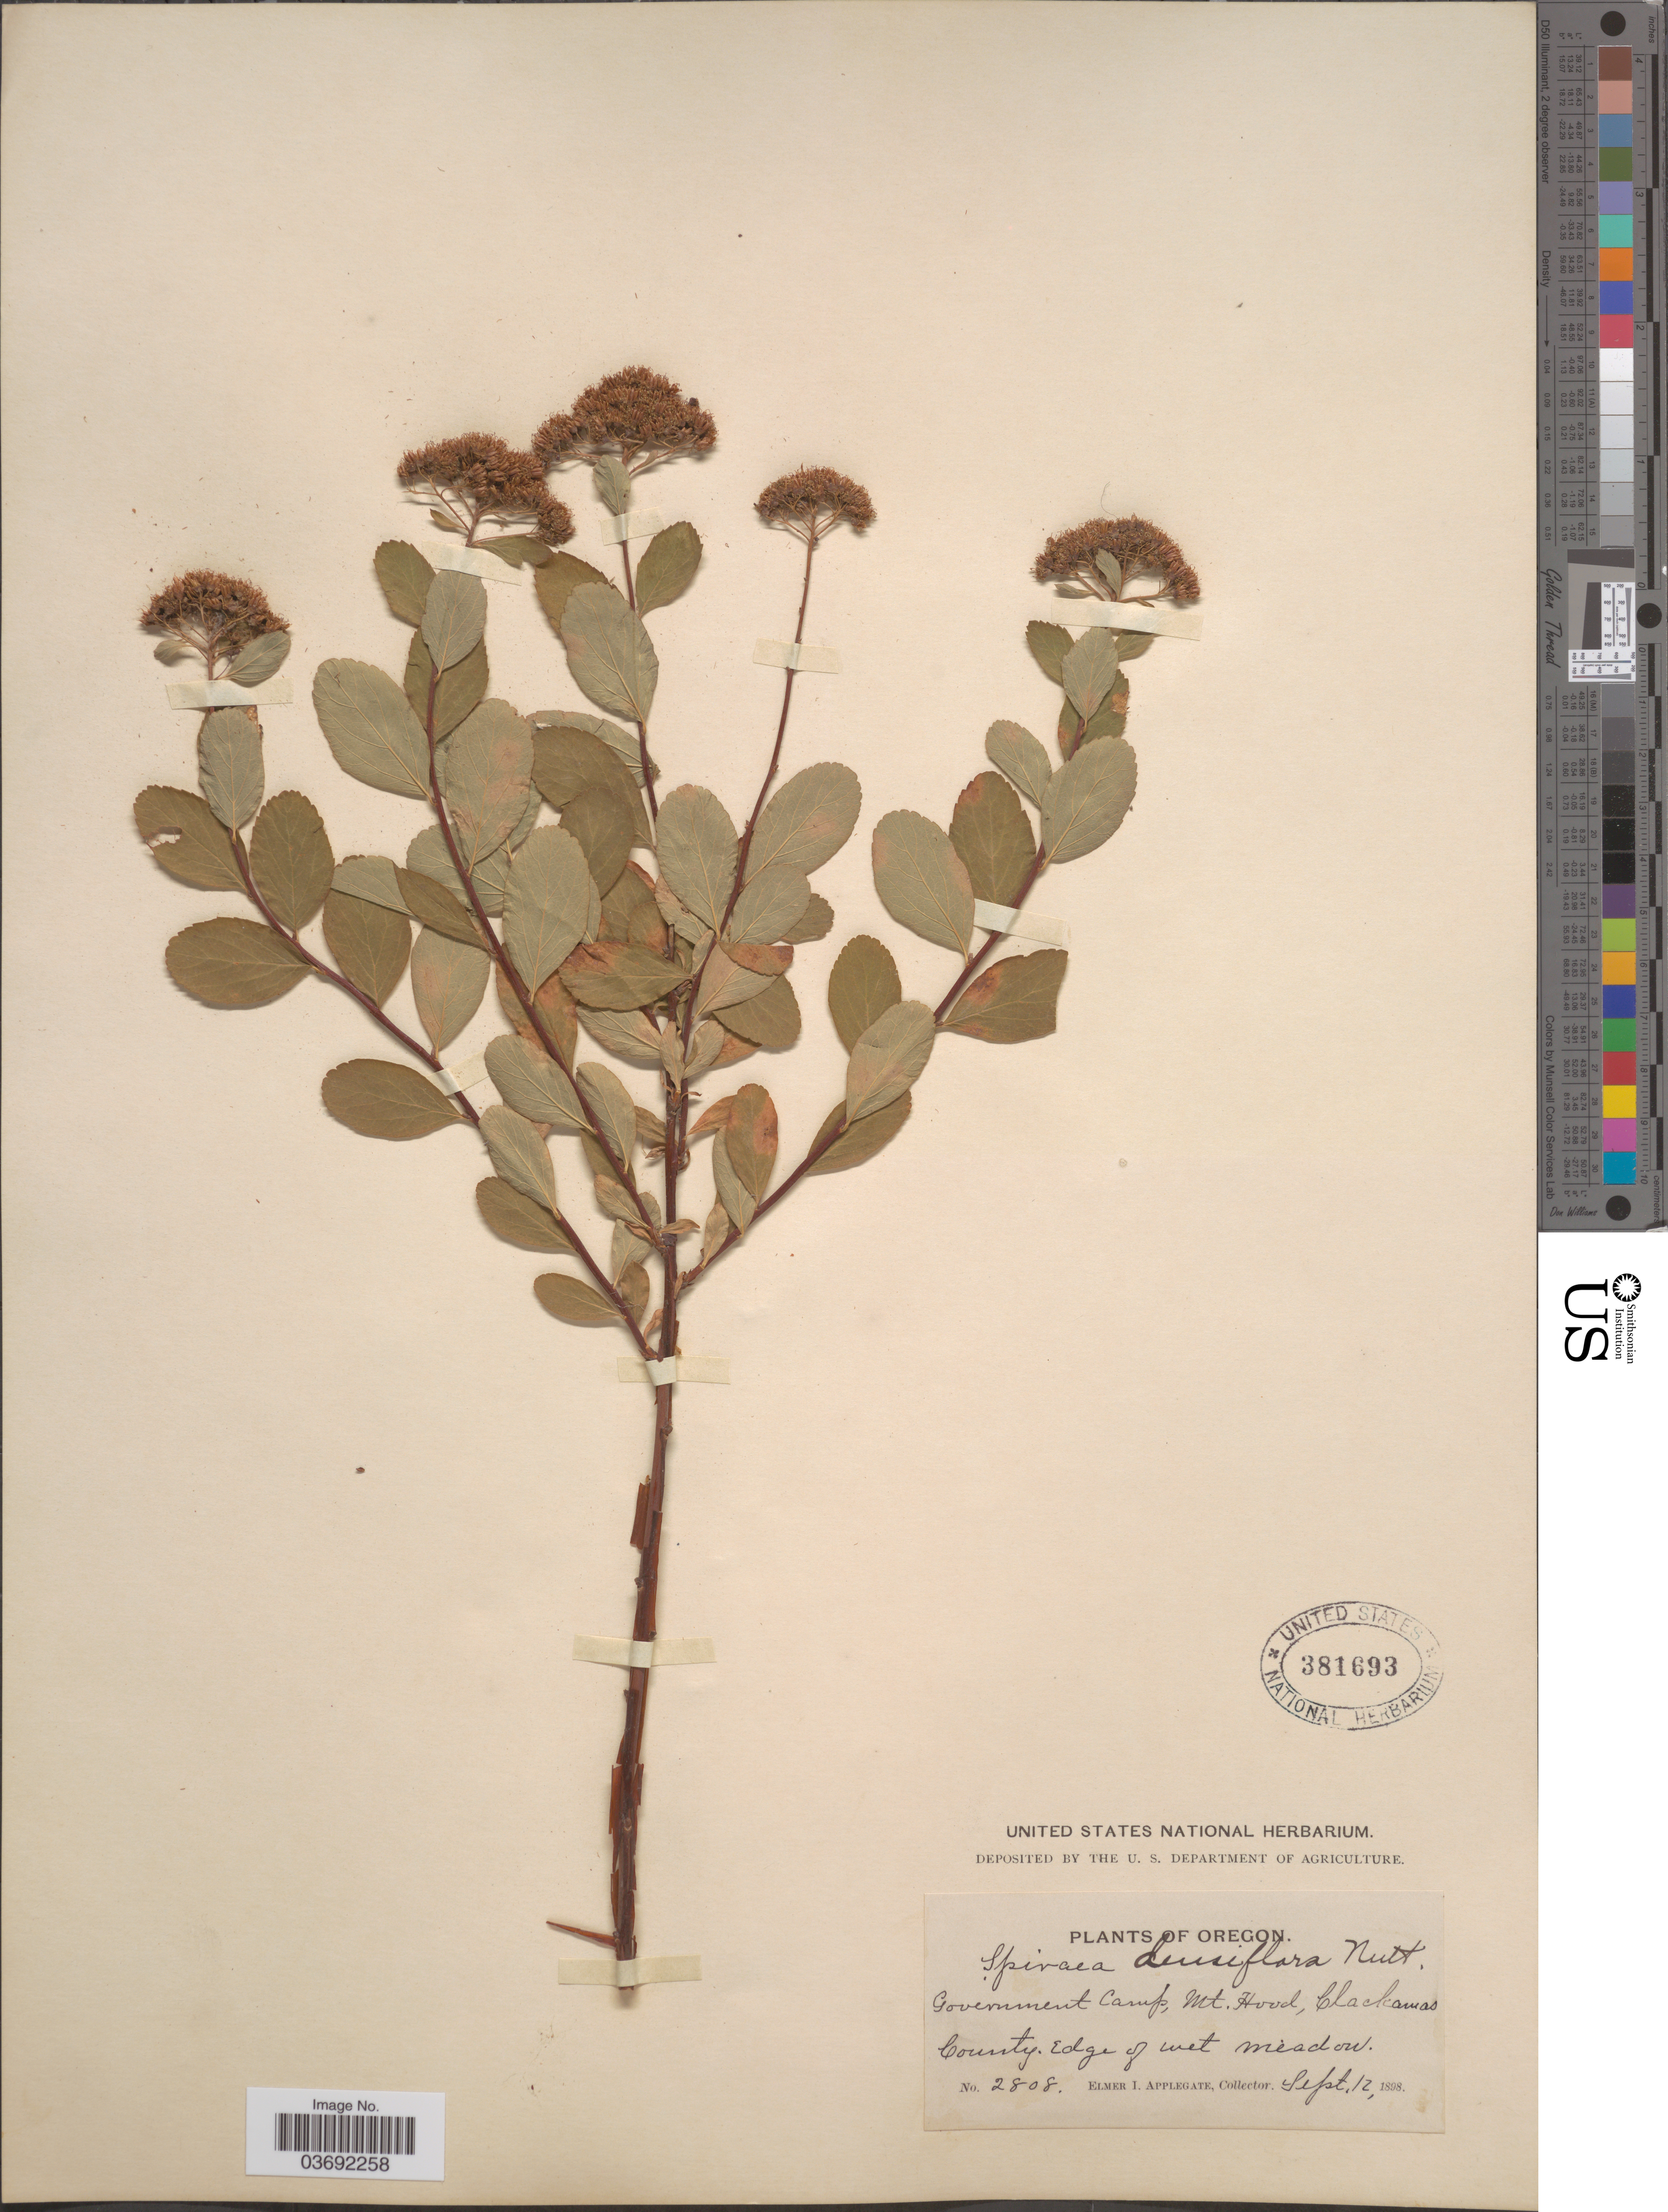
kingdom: Plantae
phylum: Tracheophyta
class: Magnoliopsida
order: Rosales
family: Rosaceae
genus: Spiraea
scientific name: Spiraea densiflora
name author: Nutt. ex Greenm.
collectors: E. I. Applegate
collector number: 2808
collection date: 1898-09-12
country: United States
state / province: Oregon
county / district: Clackamas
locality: Government Camp, Mt. Hood, Clackamas County.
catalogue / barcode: US 381693